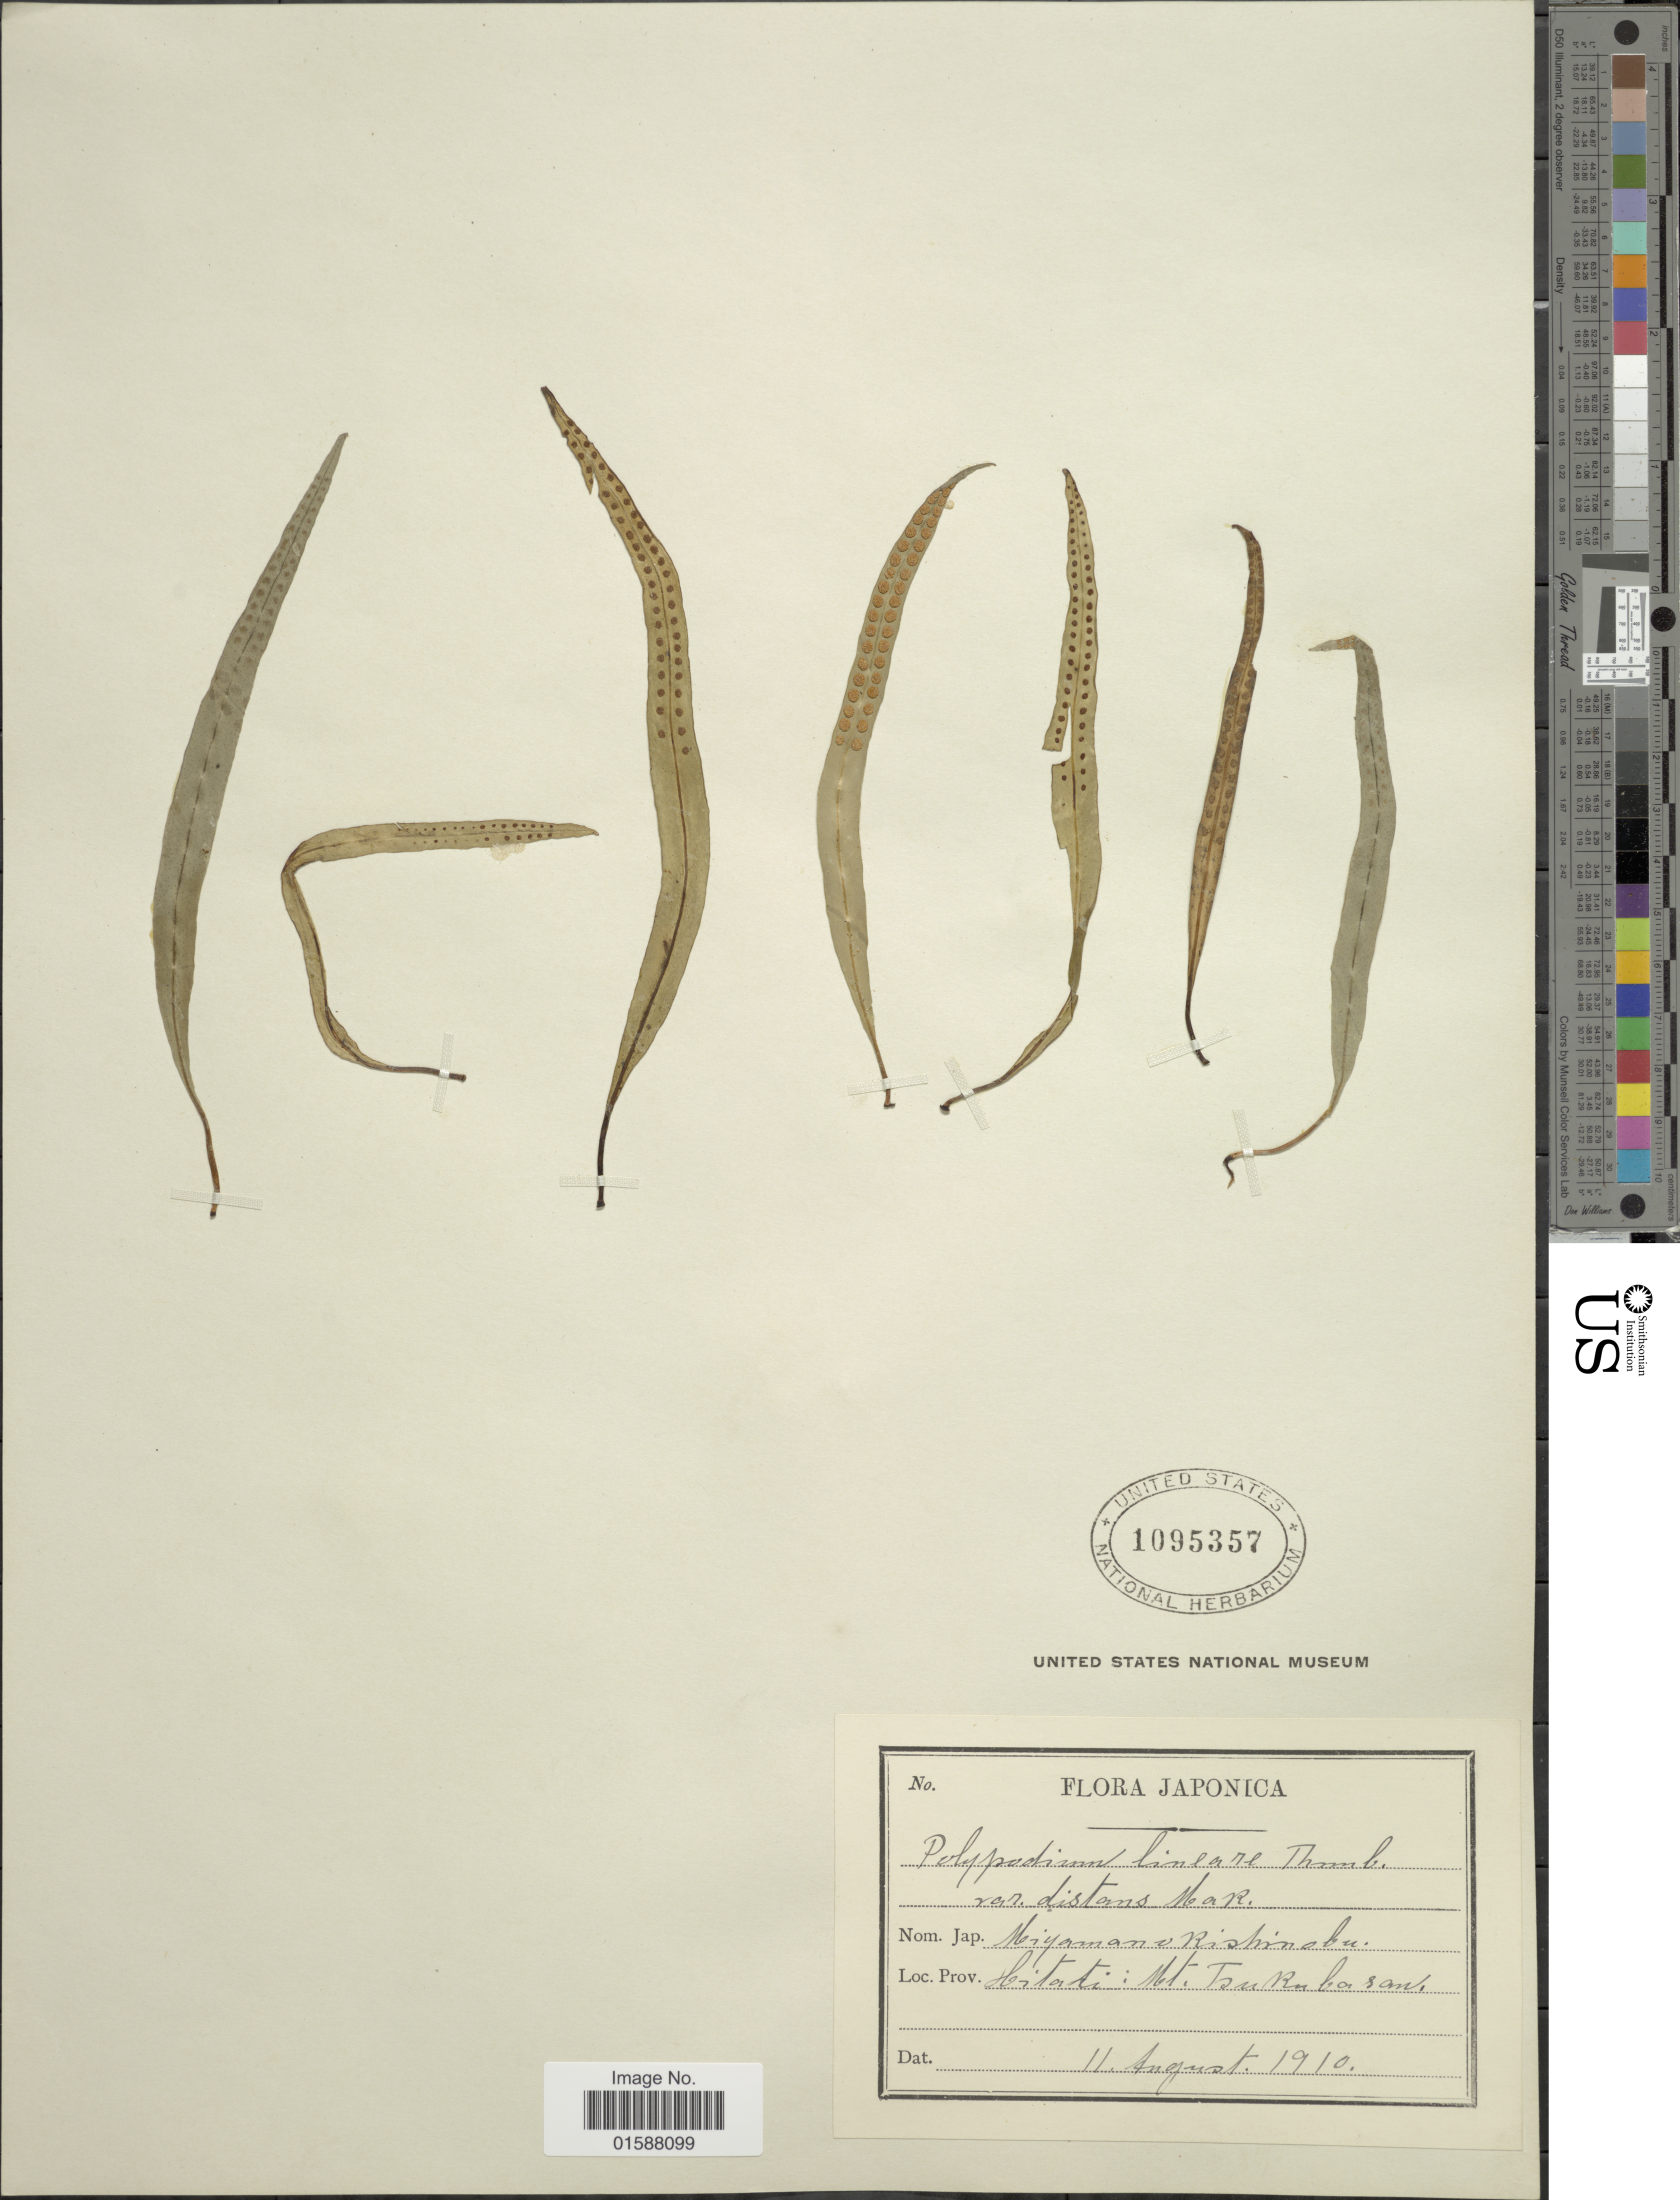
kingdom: Plantae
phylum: Tracheophyta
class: Polypodiopsida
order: Polypodiales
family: Polypodiaceae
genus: Lepisorus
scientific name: Lepisorus thunbergianus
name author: (Kaulf.) Ching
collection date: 1910-08-11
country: Japan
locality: Hitati: Mt. Tsukubasan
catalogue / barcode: US 1095357